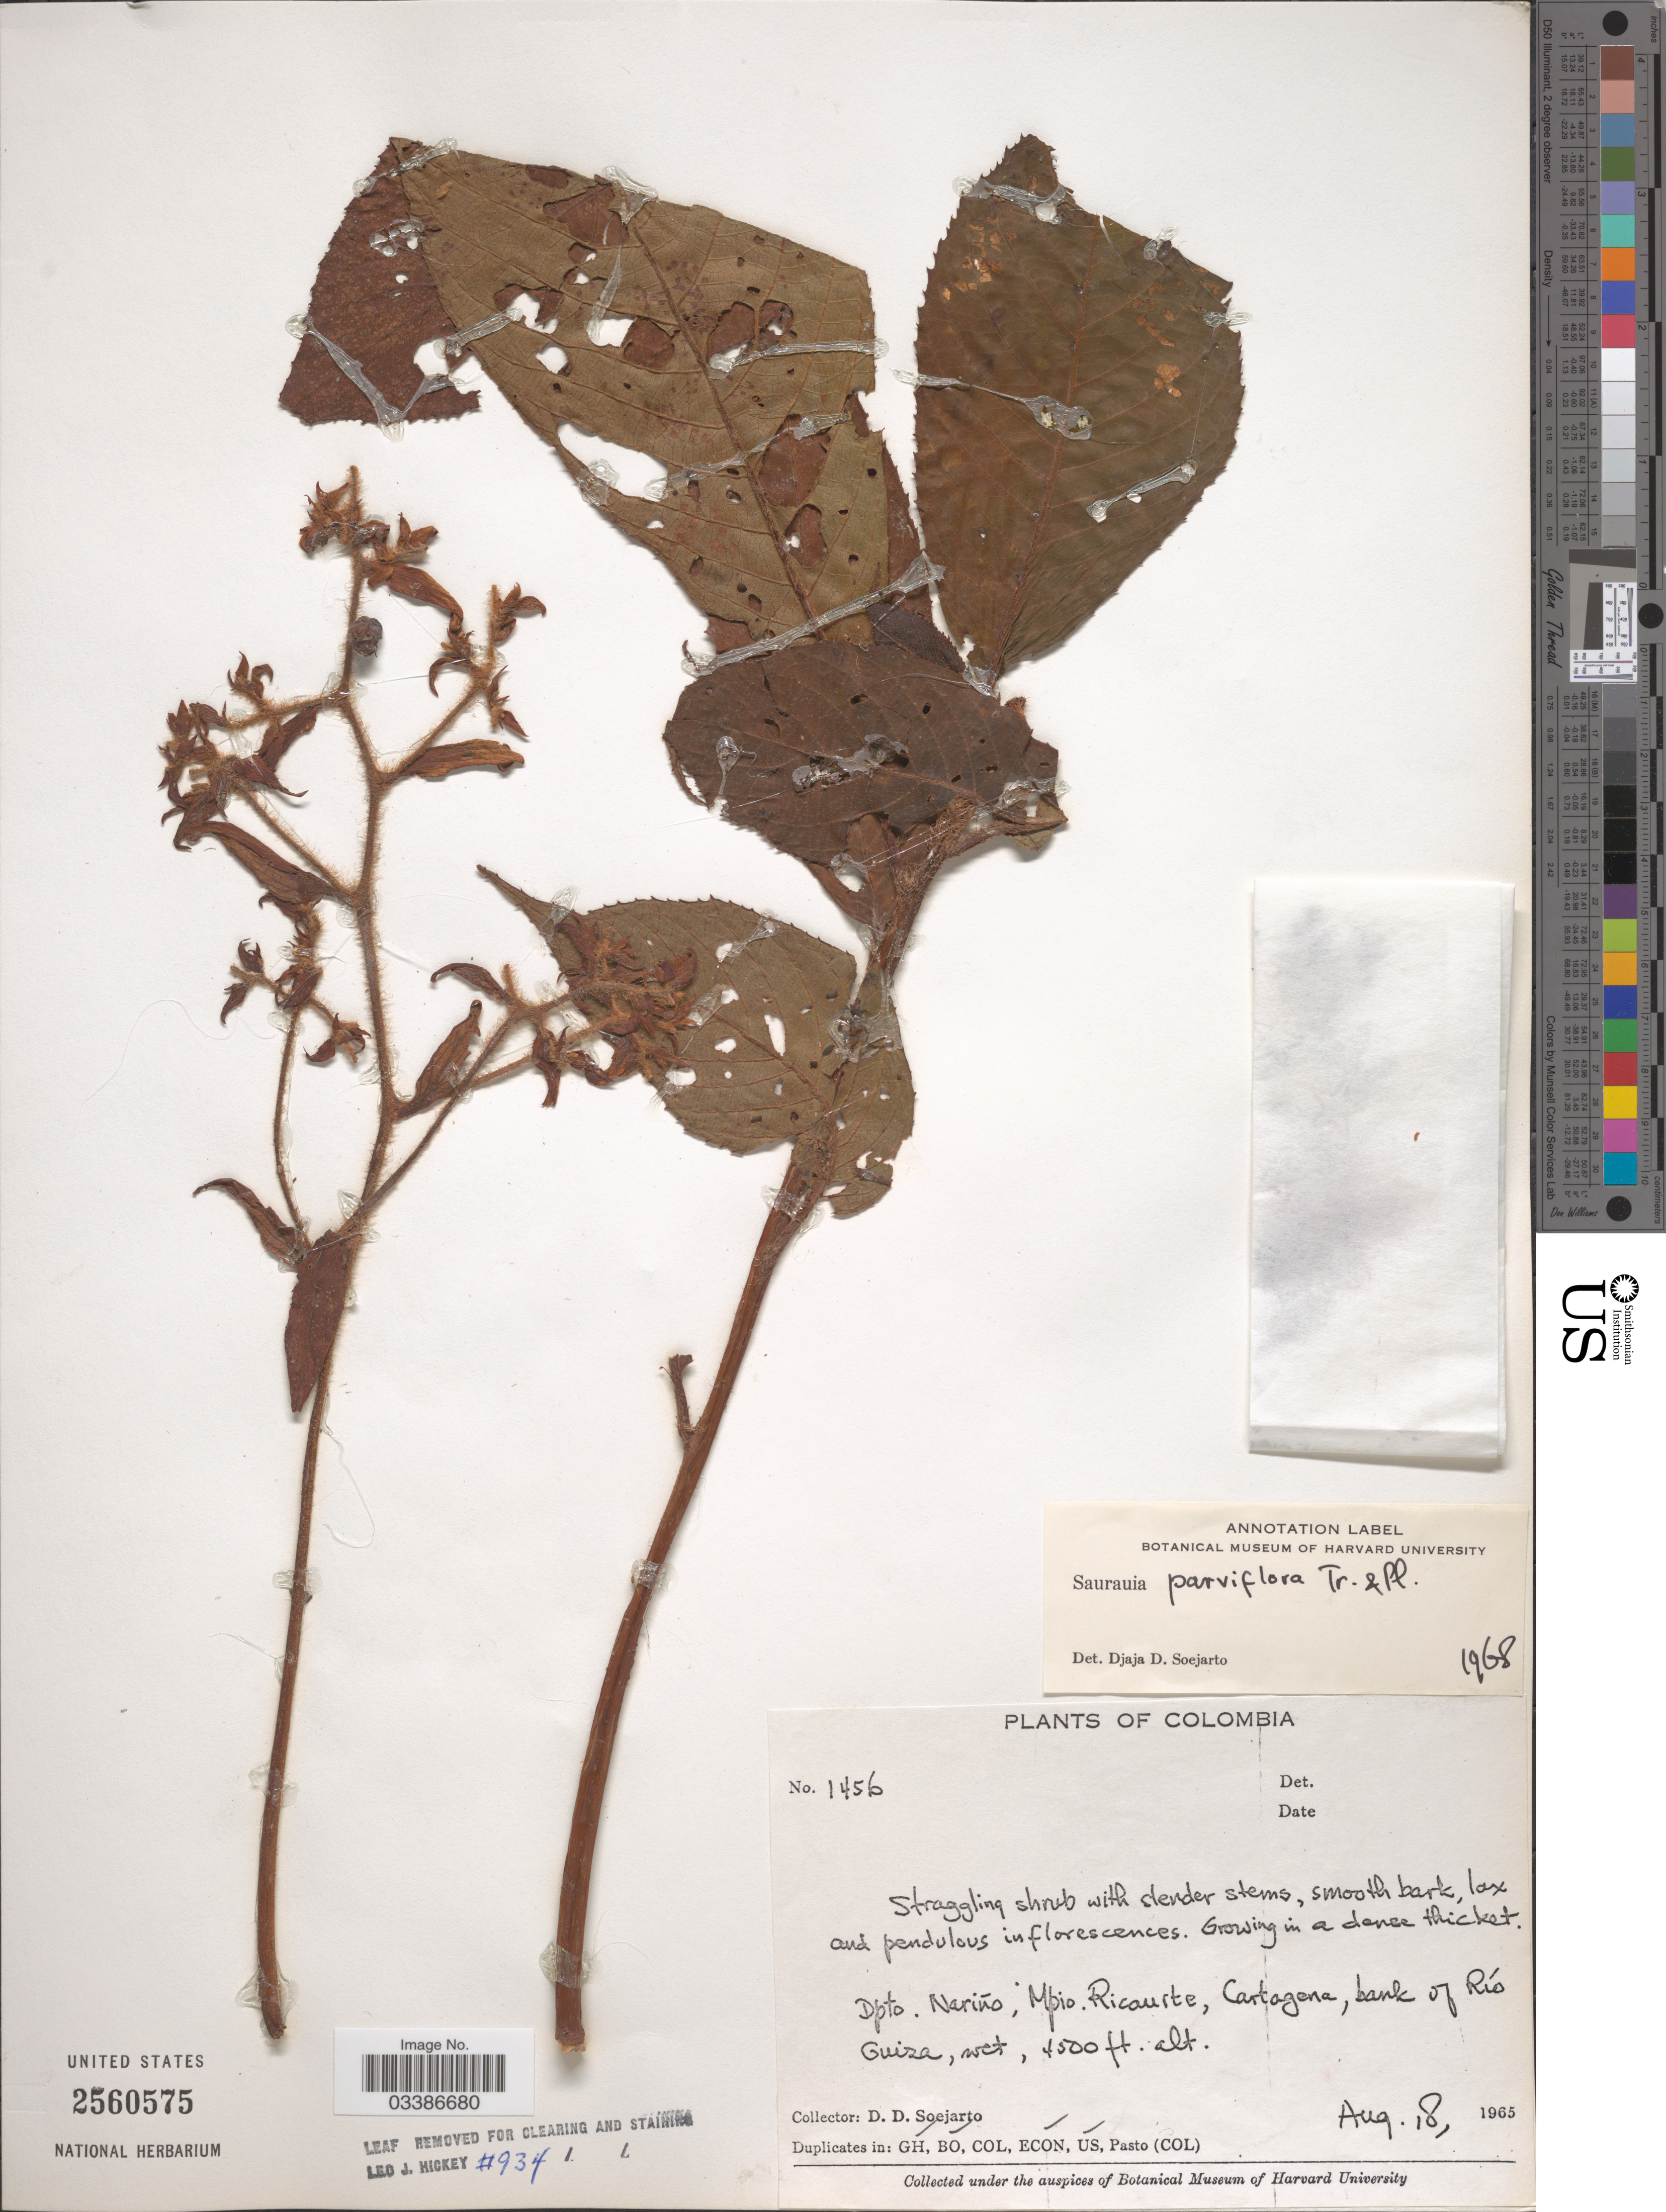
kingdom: Plantae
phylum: Tracheophyta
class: Magnoliopsida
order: Ericales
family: Actinidiaceae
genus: Saurauia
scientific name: Saurauia parviflora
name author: Triana & Planch.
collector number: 1456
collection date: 1965-08-18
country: Colombia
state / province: Nariño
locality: Dpto. Nariño; Mpio. Ricaurte, Cartagena, bank of Río Guiza.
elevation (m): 1372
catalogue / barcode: US 2560575